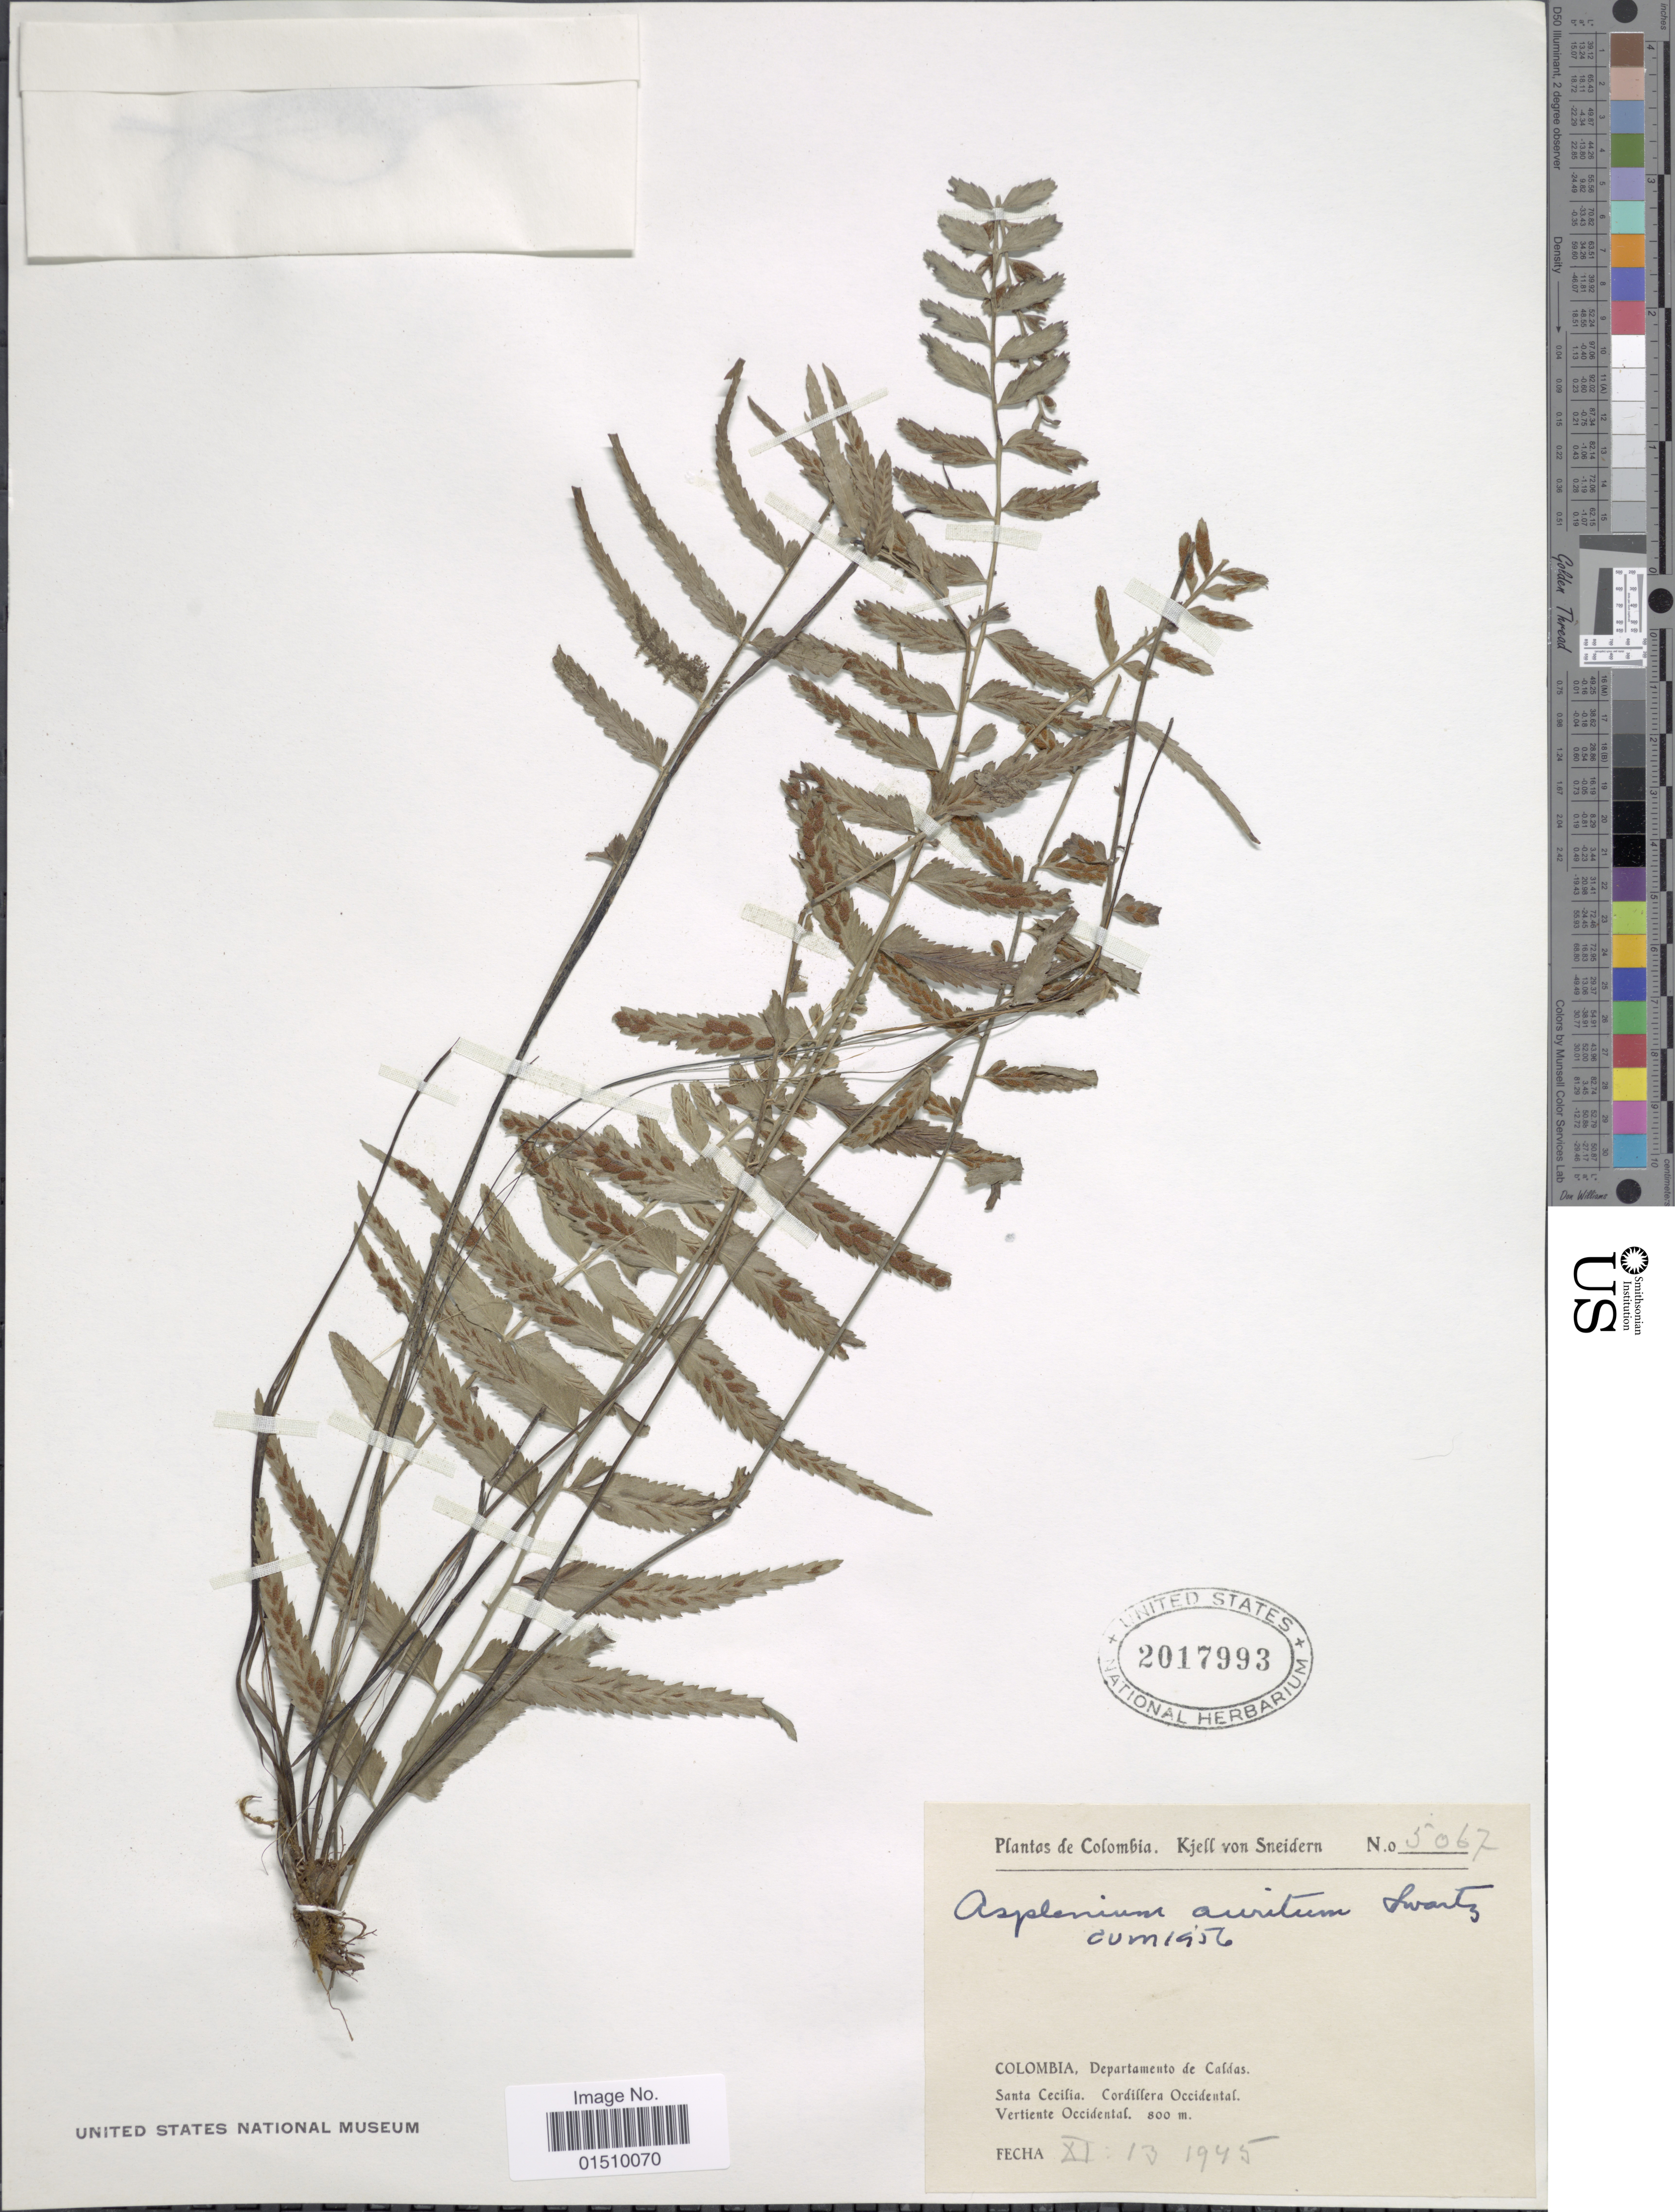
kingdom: Plantae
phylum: Tracheophyta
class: Polypodiopsida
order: Polypodiales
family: Aspleniaceae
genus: Asplenium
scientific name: Asplenium auritum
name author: Sw.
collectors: K. von Sneidern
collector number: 5067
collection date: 1945-11-13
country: Colombia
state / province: Caldas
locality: Colombia, Departamento de Caldas, Santa Cecilia, Cordillera Occidental, Vertiente Occidental.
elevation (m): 800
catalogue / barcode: US 2017993